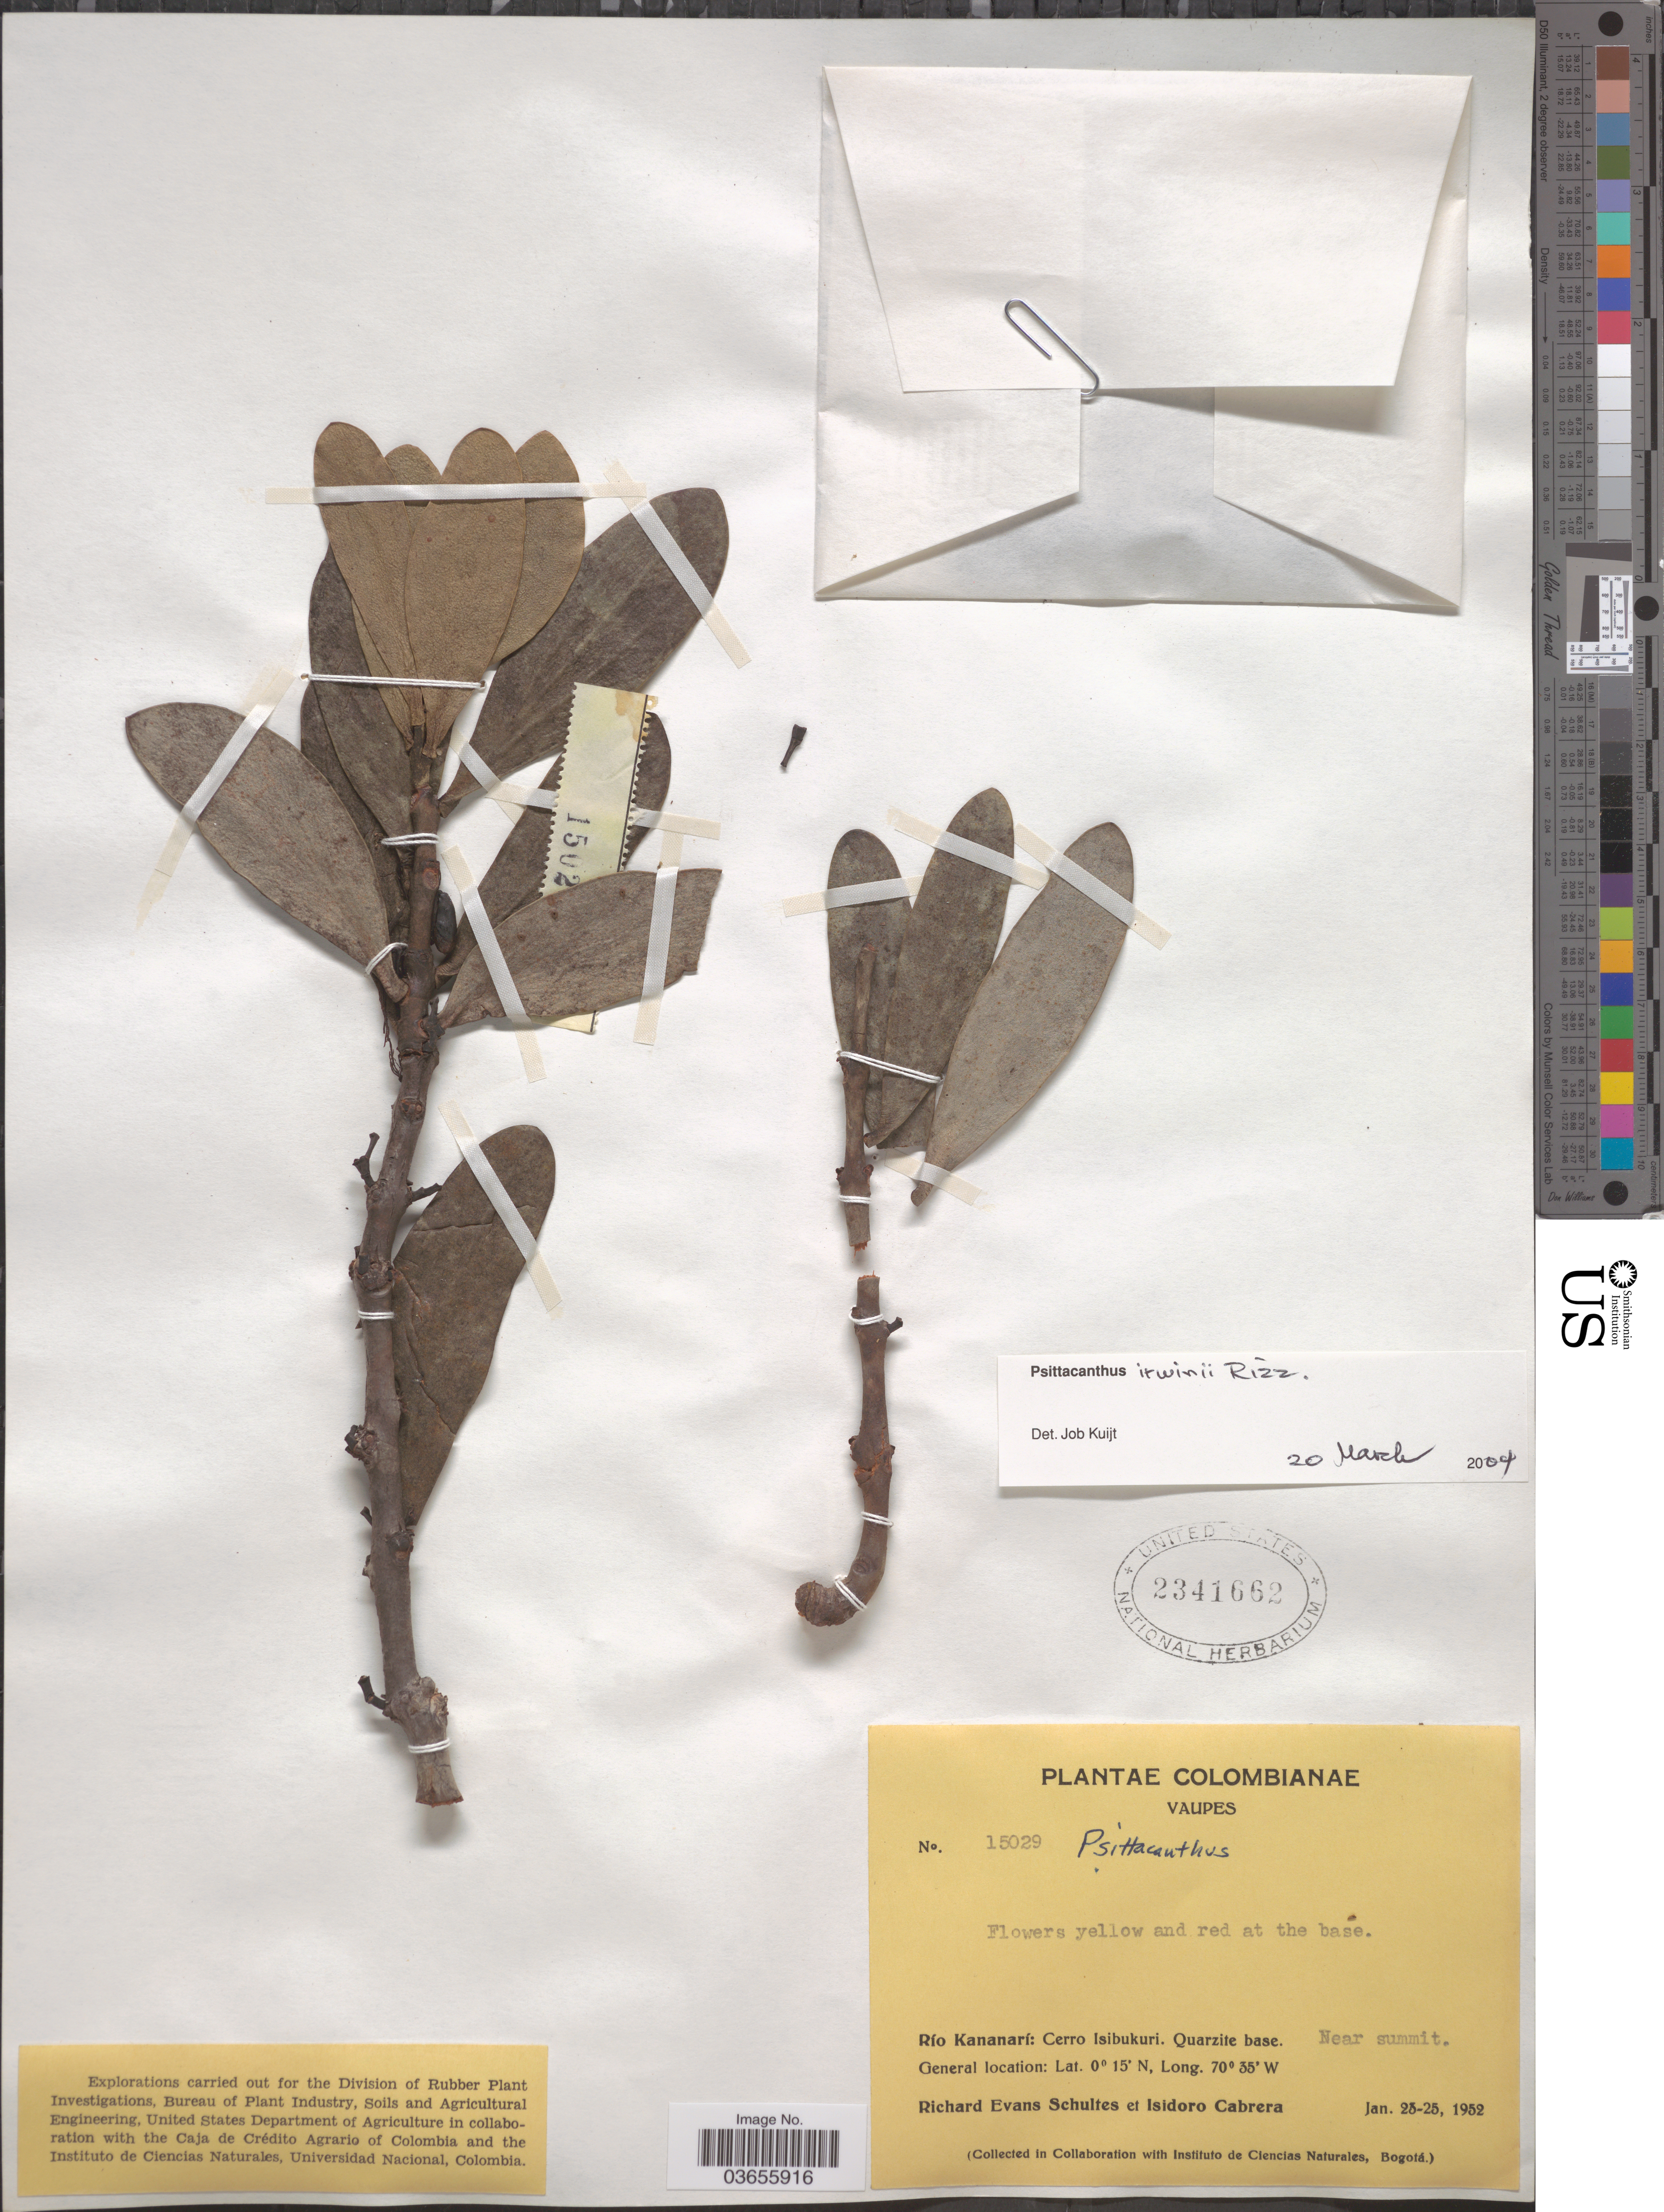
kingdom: Plantae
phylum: Tracheophyta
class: Magnoliopsida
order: Santalales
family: Loranthaceae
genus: Psittacanthus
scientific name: Psittacanthus irwinii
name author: Rizzini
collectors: R. E. Schultes & I. Cabrera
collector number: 15029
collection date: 1952-01-23/1952-01-25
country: Colombia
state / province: Vaupés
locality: Río Kananarí: Cerro Isibukuri. Quartzite base. Near summit.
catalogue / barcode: US 2341662